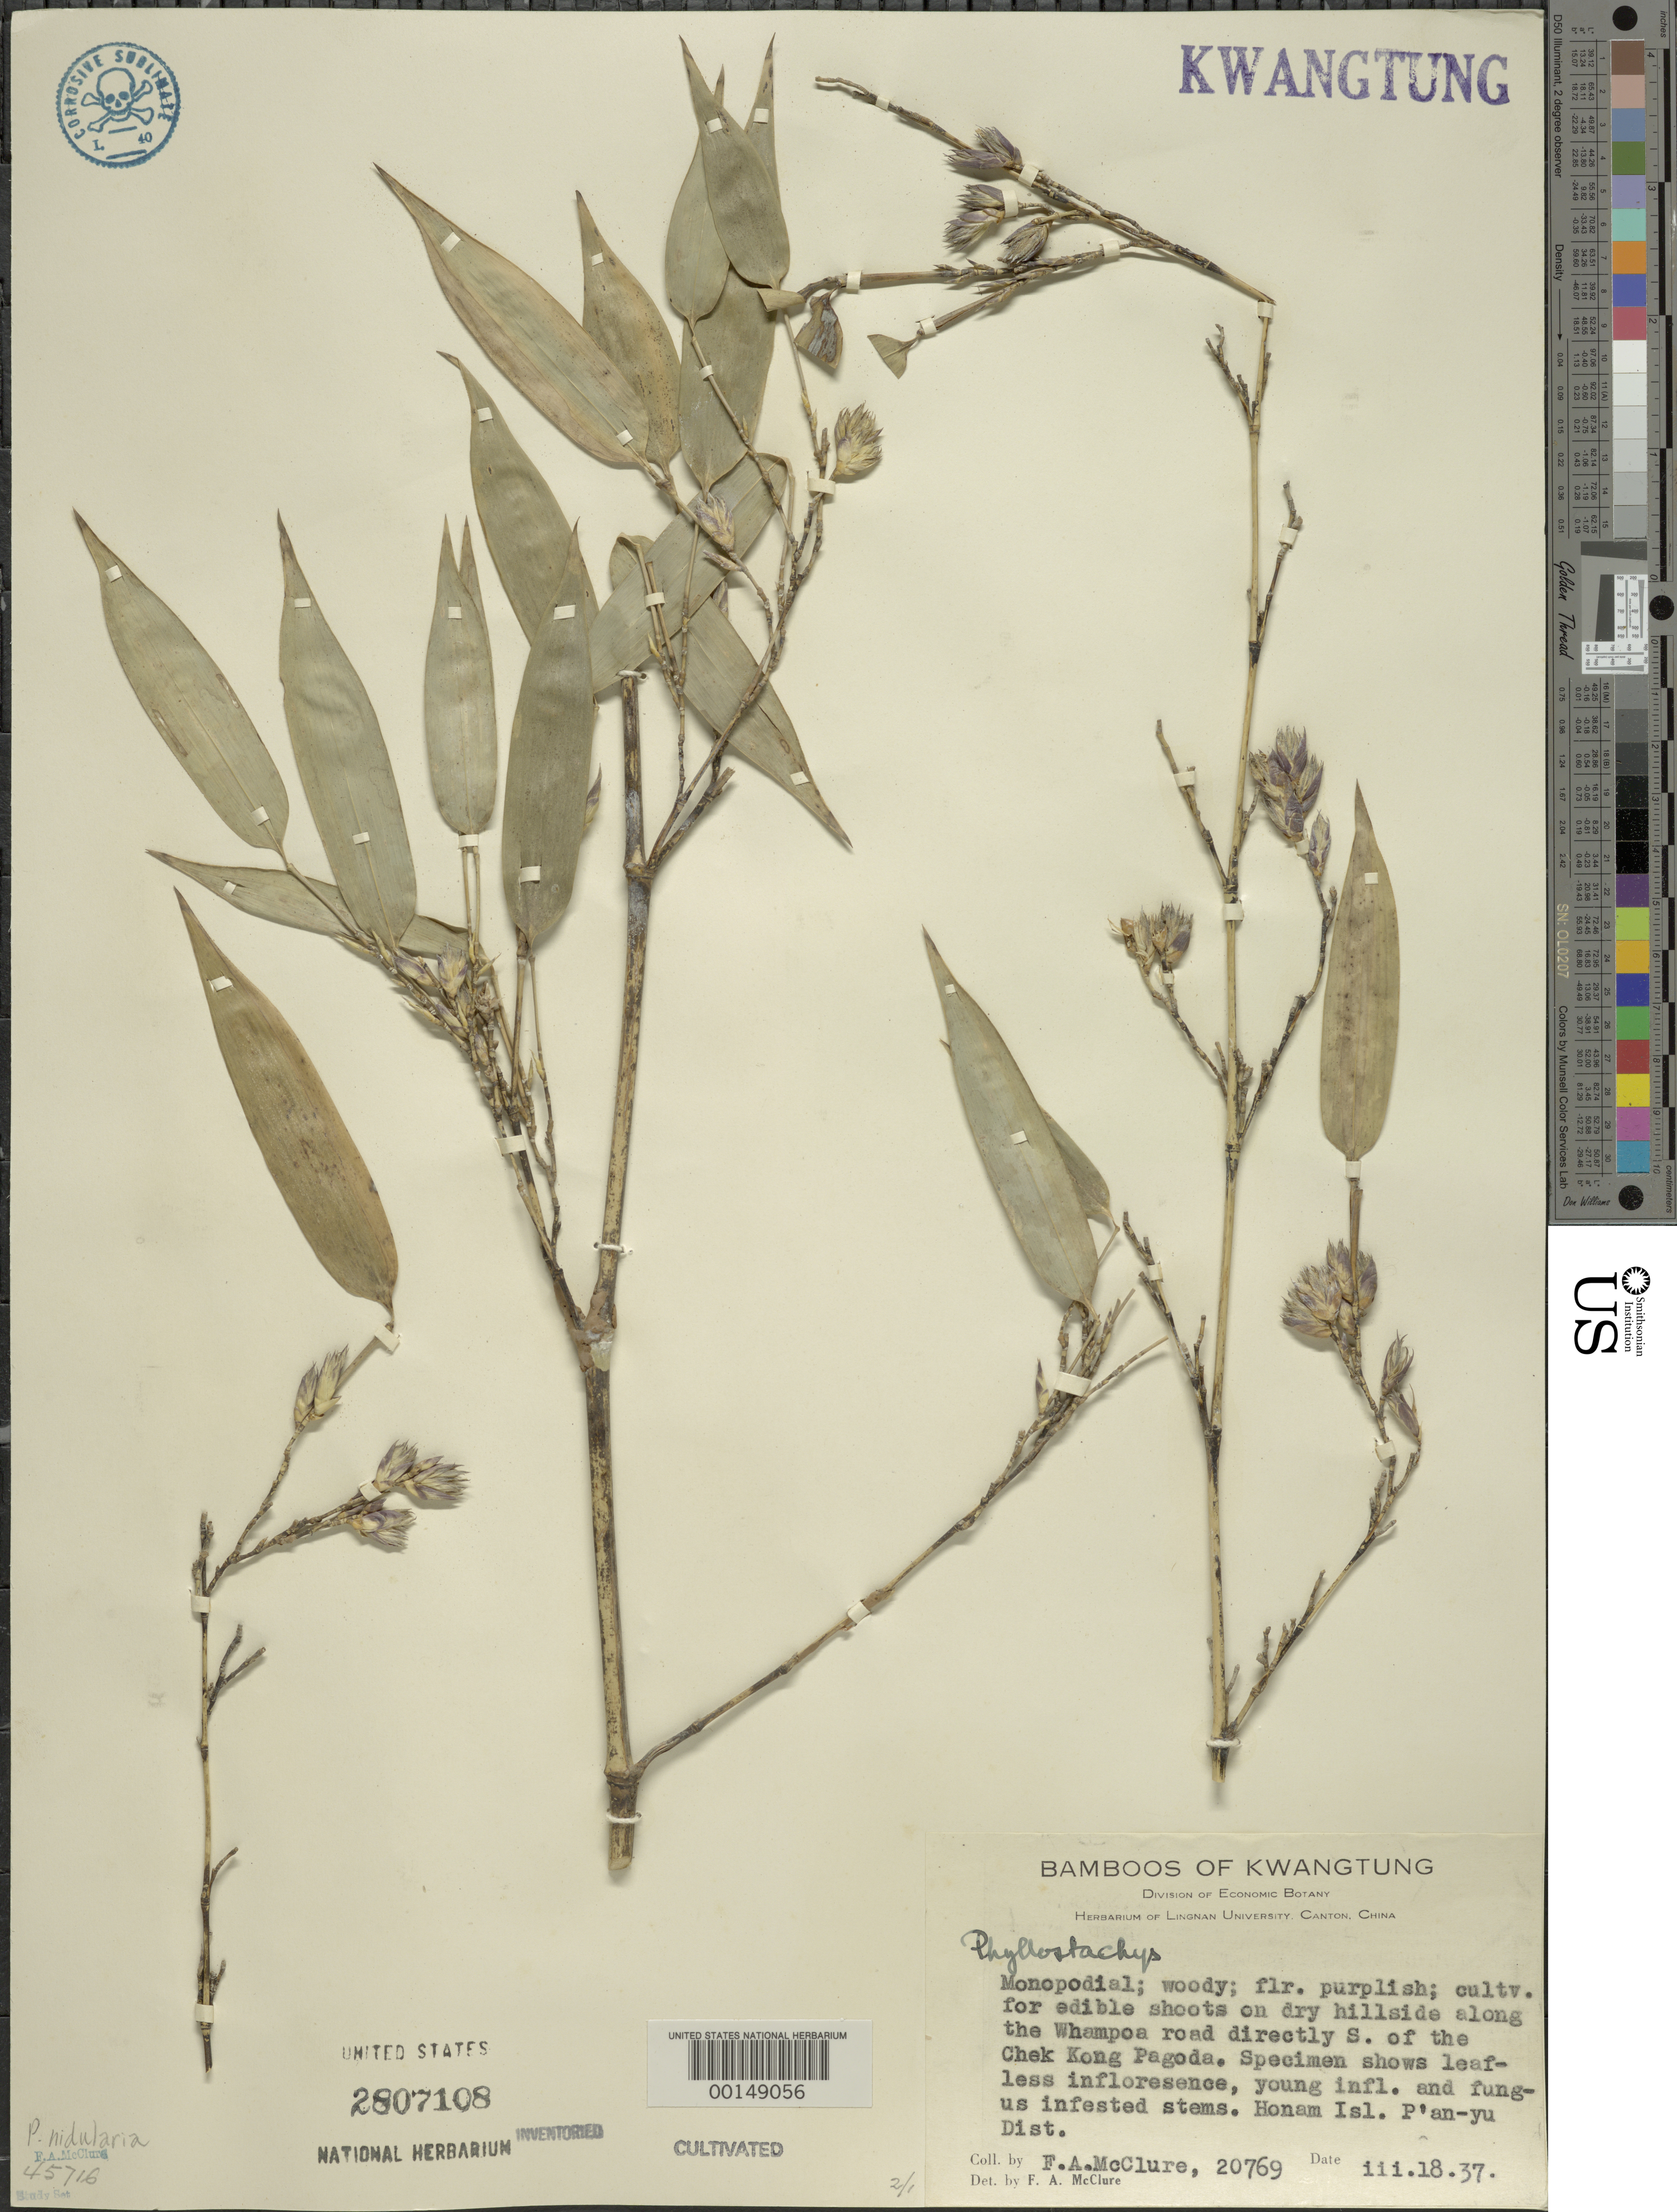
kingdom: Plantae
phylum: Tracheophyta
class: Liliopsida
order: Poales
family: Poaceae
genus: Phyllostachys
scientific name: Phyllostachys nidularia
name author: Munro ex Fenzi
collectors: F. A. McClure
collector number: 20769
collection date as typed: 18 Mar 1937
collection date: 1937-03-18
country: China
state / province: Guangdong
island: Honam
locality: P'an-yu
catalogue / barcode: US 2807108